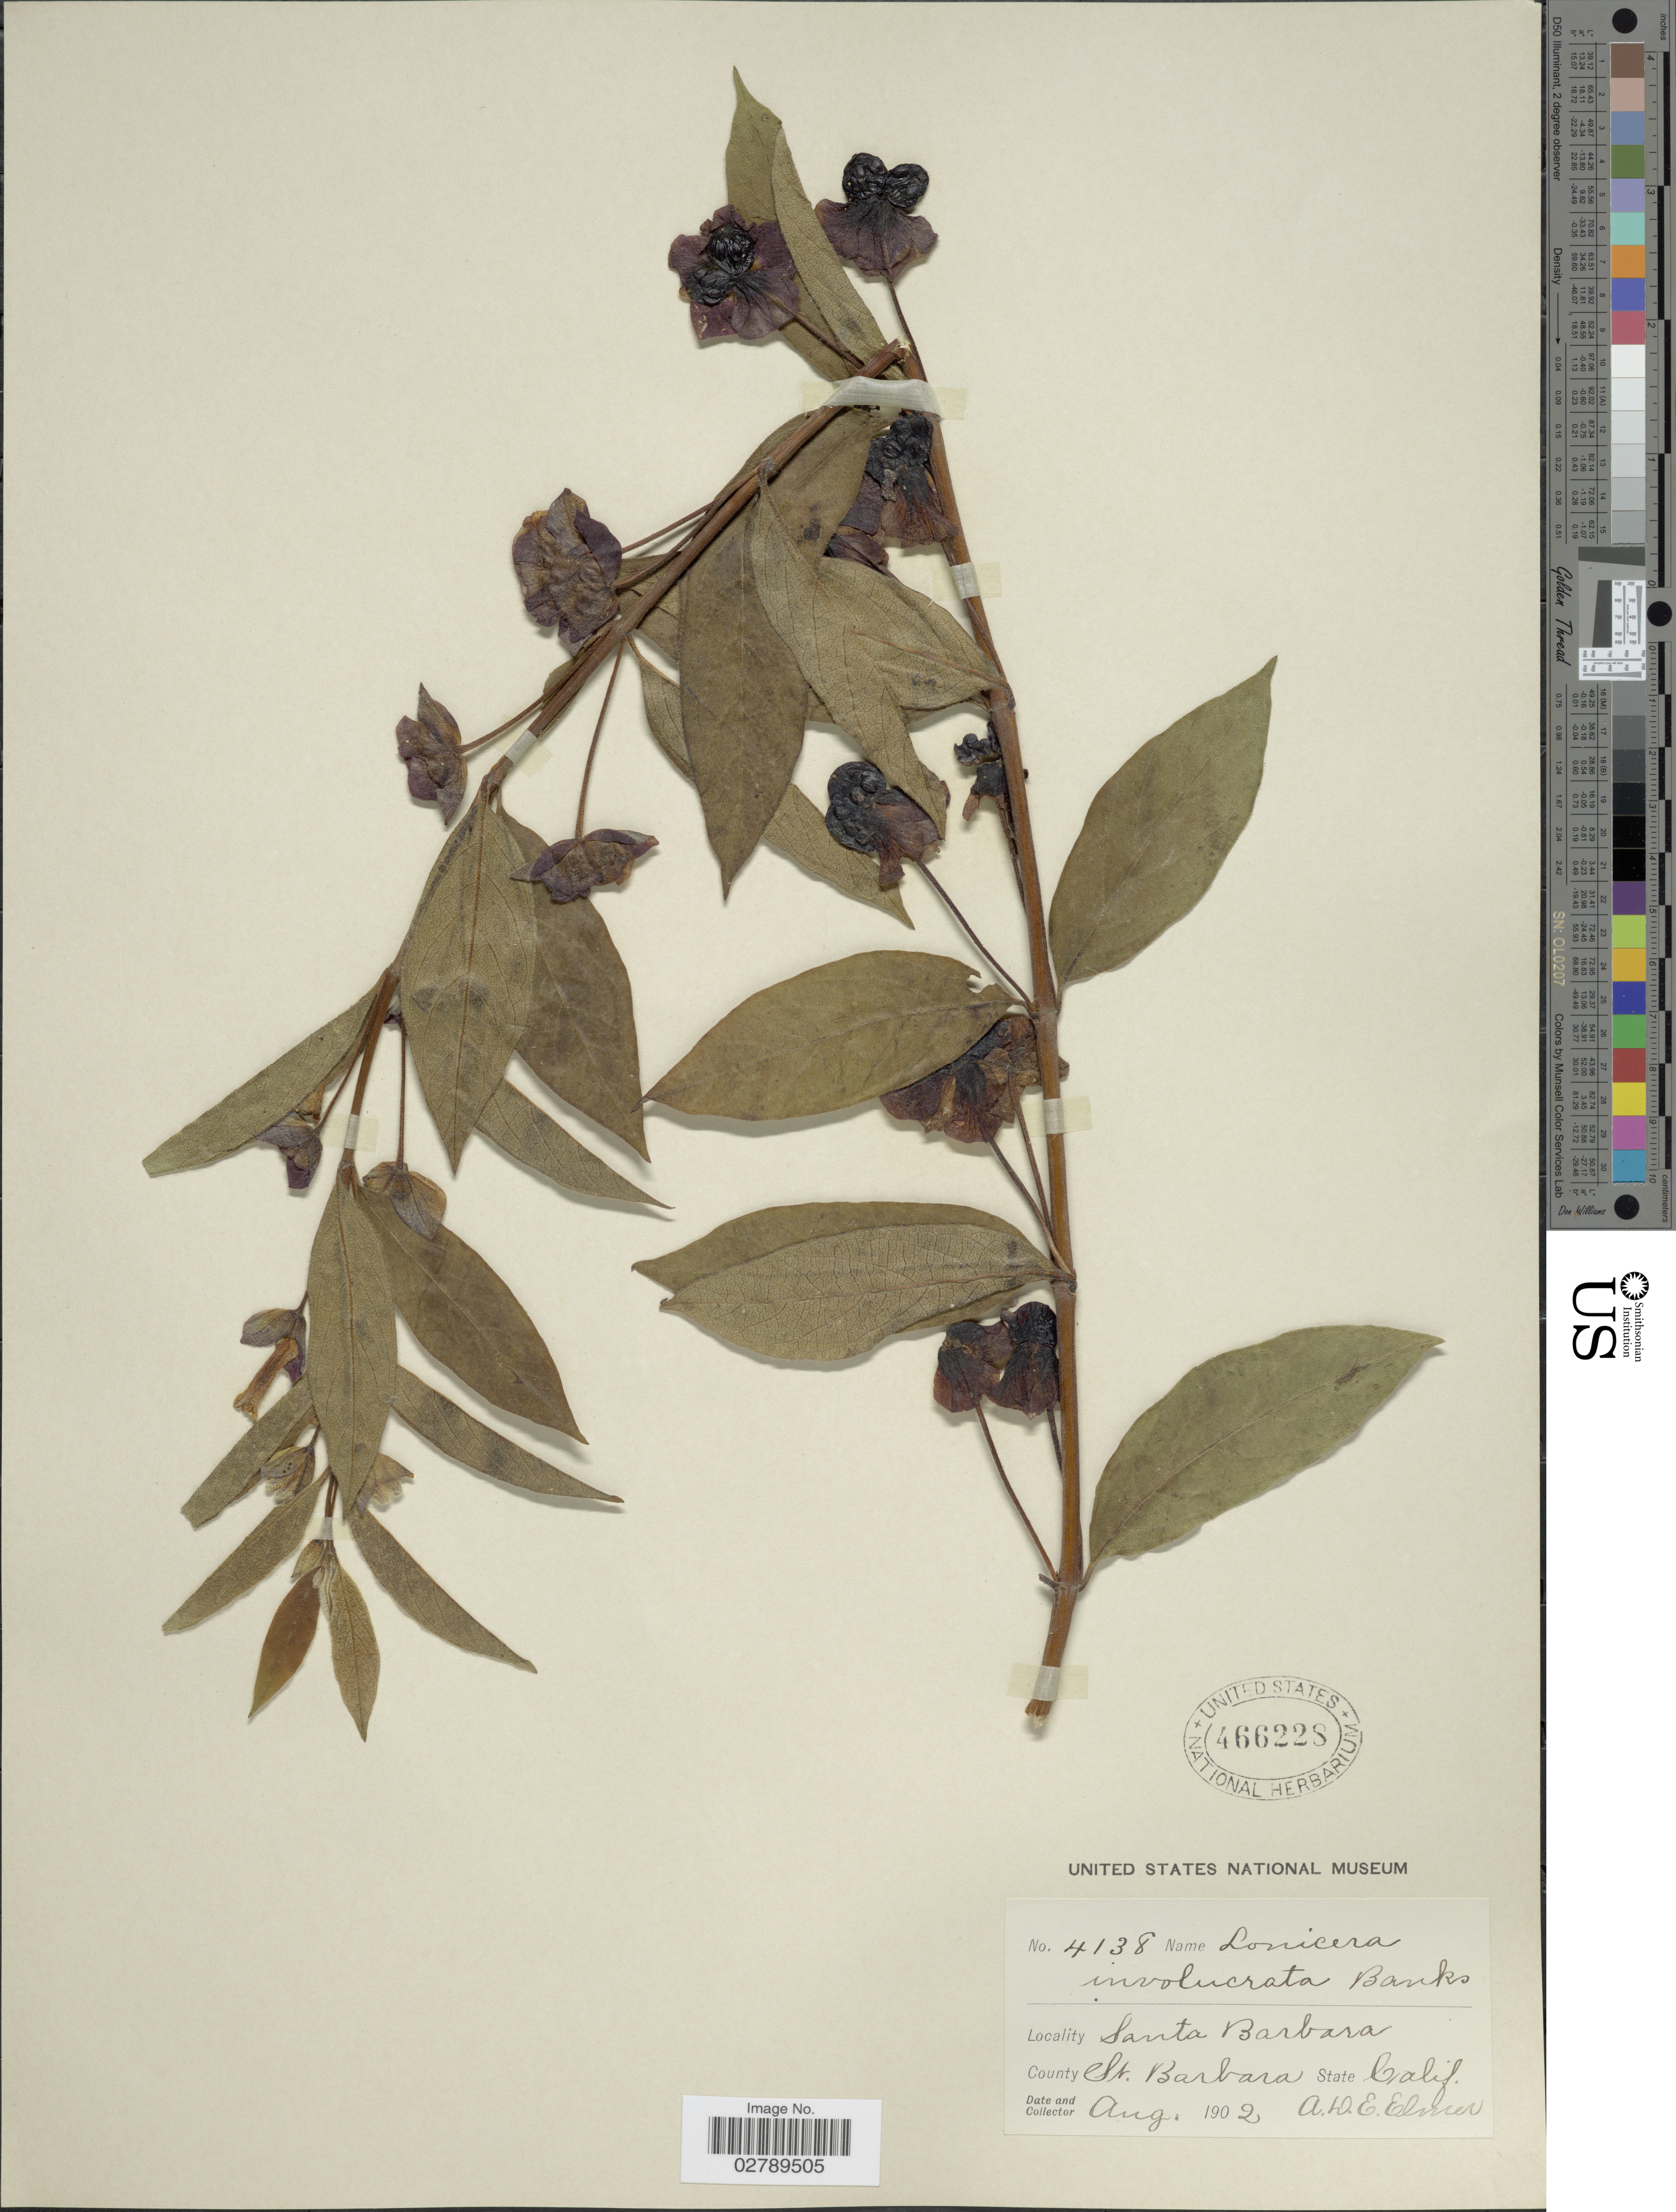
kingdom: Plantae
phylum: Tracheophyta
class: Magnoliopsida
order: Dipsacales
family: Caprifoliaceae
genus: Lonicera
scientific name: Lonicera involucrata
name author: (Richardson) Banks ex Spreng.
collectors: A. D. E. Elmer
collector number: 4138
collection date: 1902-08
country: United States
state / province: California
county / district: Santa Barbara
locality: Santa Barbara. County St. Barbara.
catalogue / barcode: US 466228